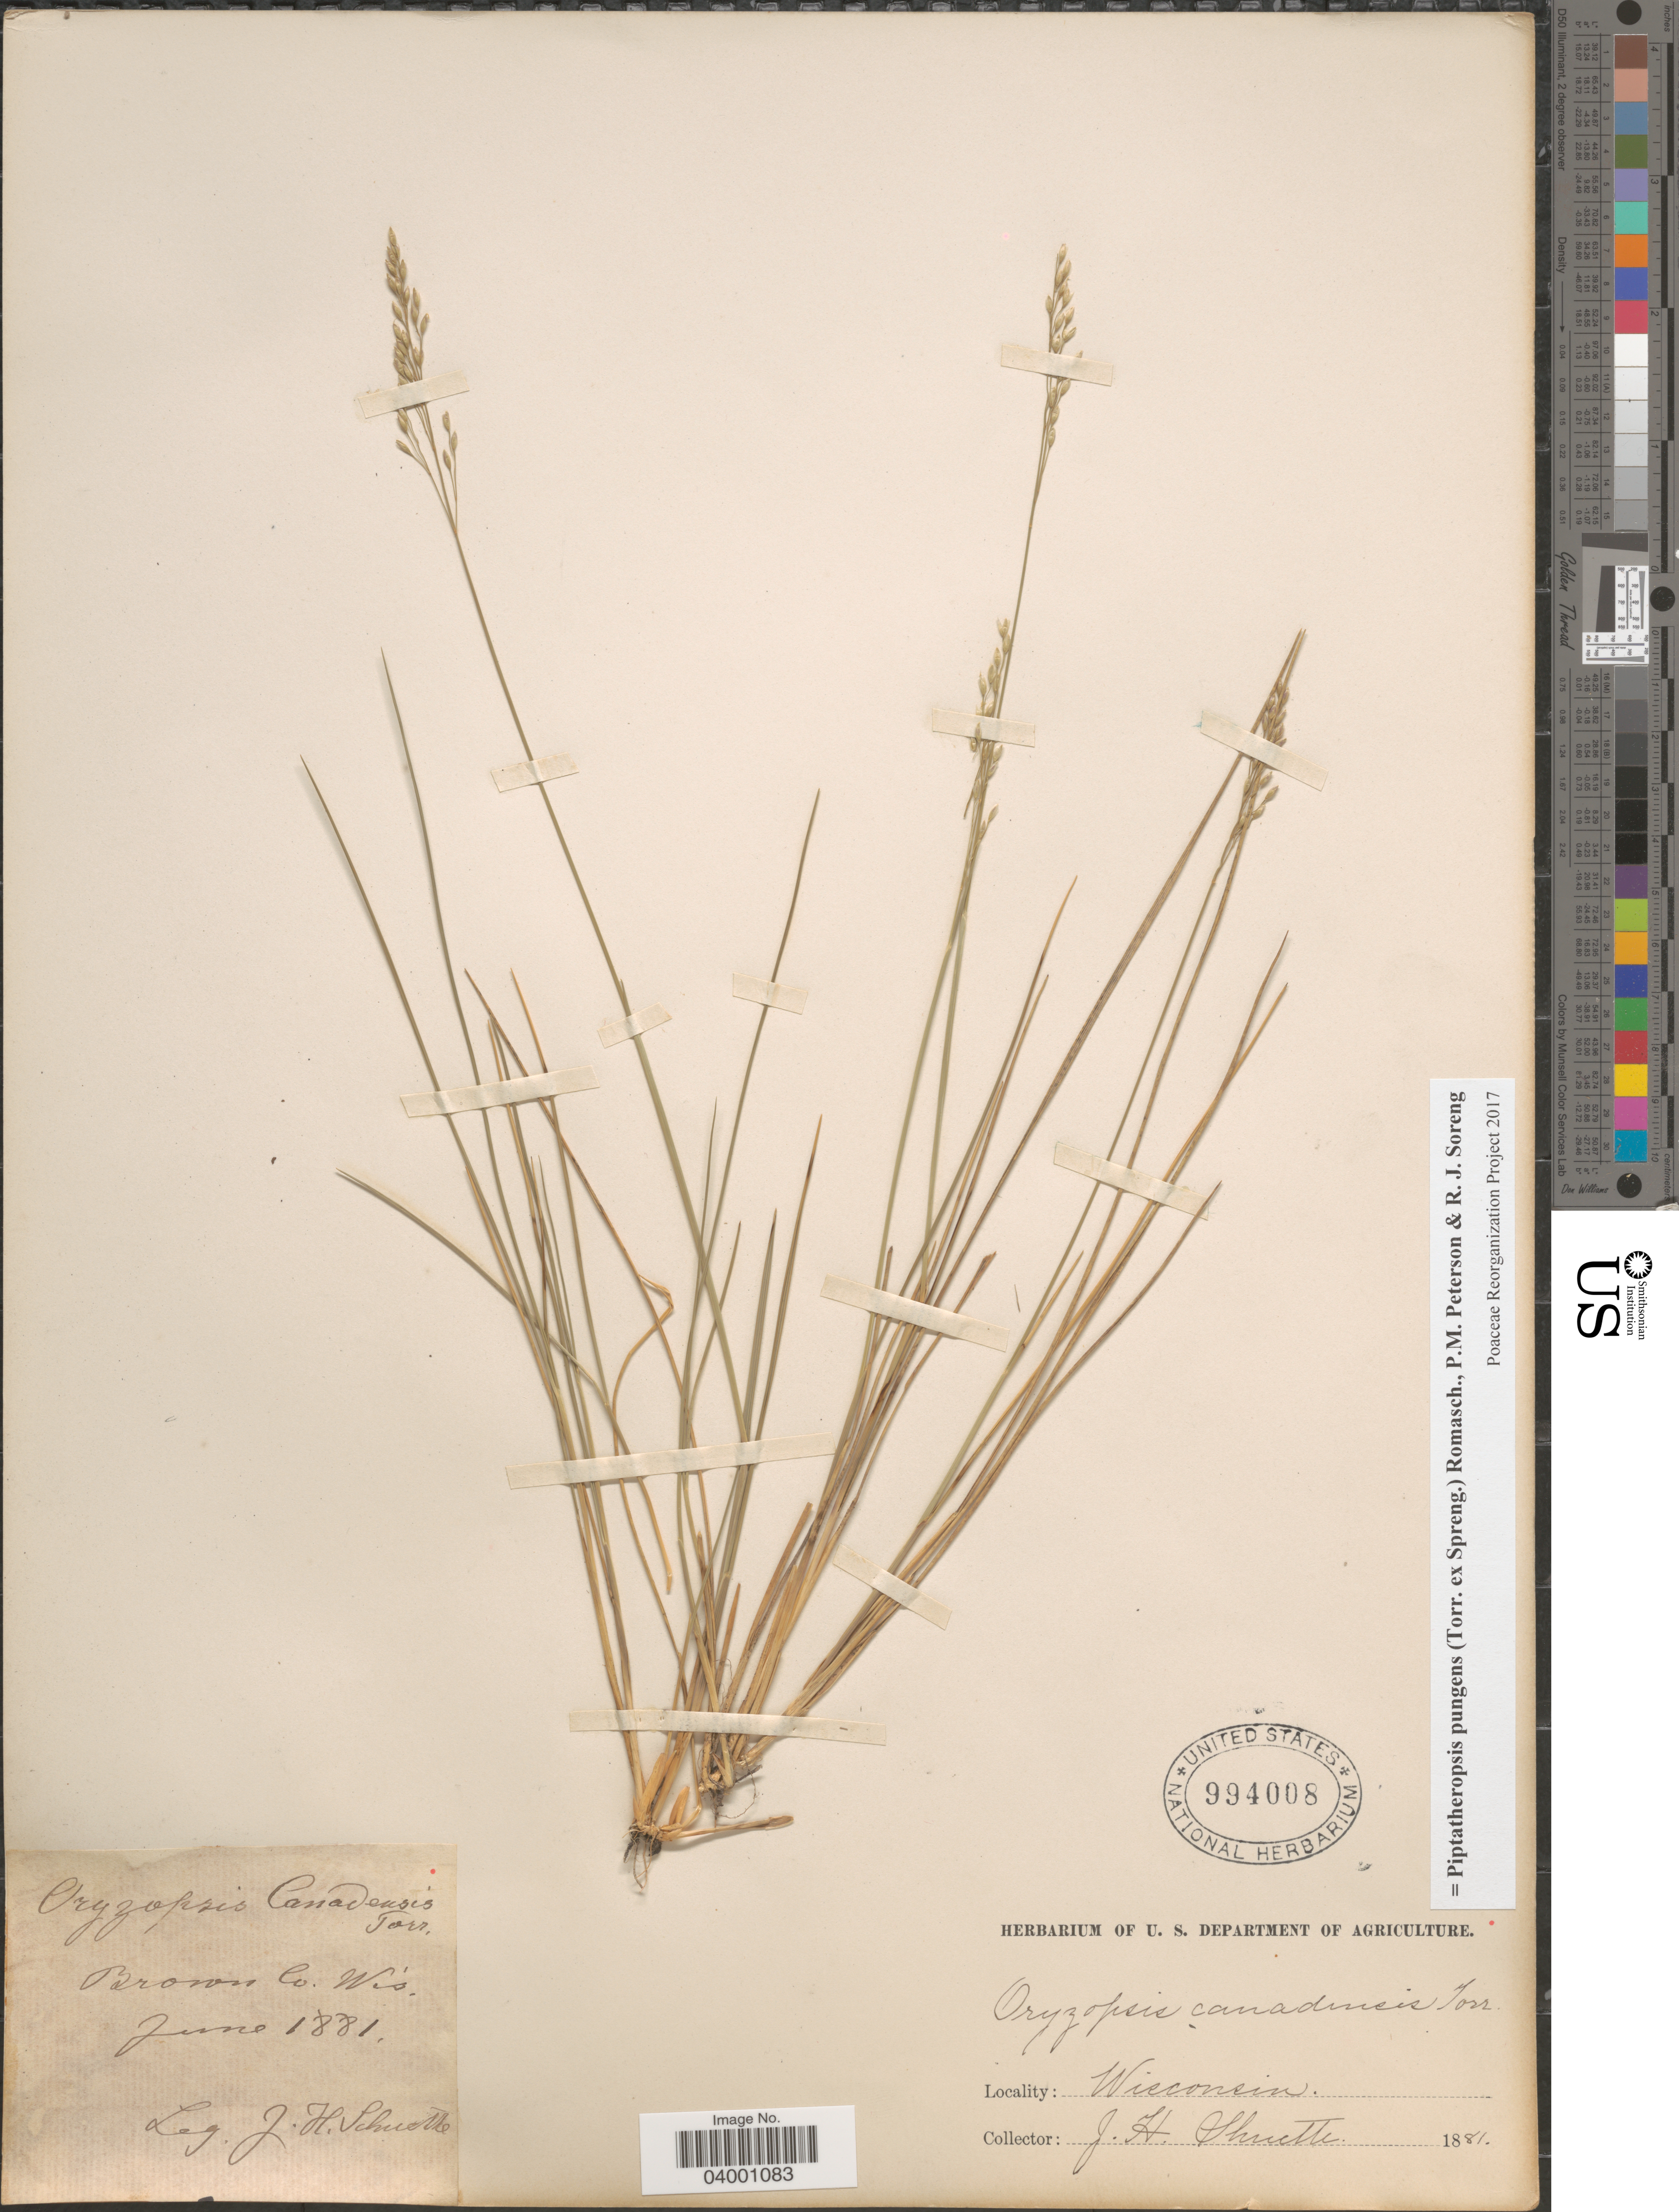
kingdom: Plantae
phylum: Tracheophyta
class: Liliopsida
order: Poales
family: Poaceae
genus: Piptatheropsis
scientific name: Piptatheropsis pungens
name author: (Torr. ex Spreng.) Romasch. et al.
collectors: J. H. Schuette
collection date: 1881-06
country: United States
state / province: Wisconsin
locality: Brown Co.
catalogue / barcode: US 994008